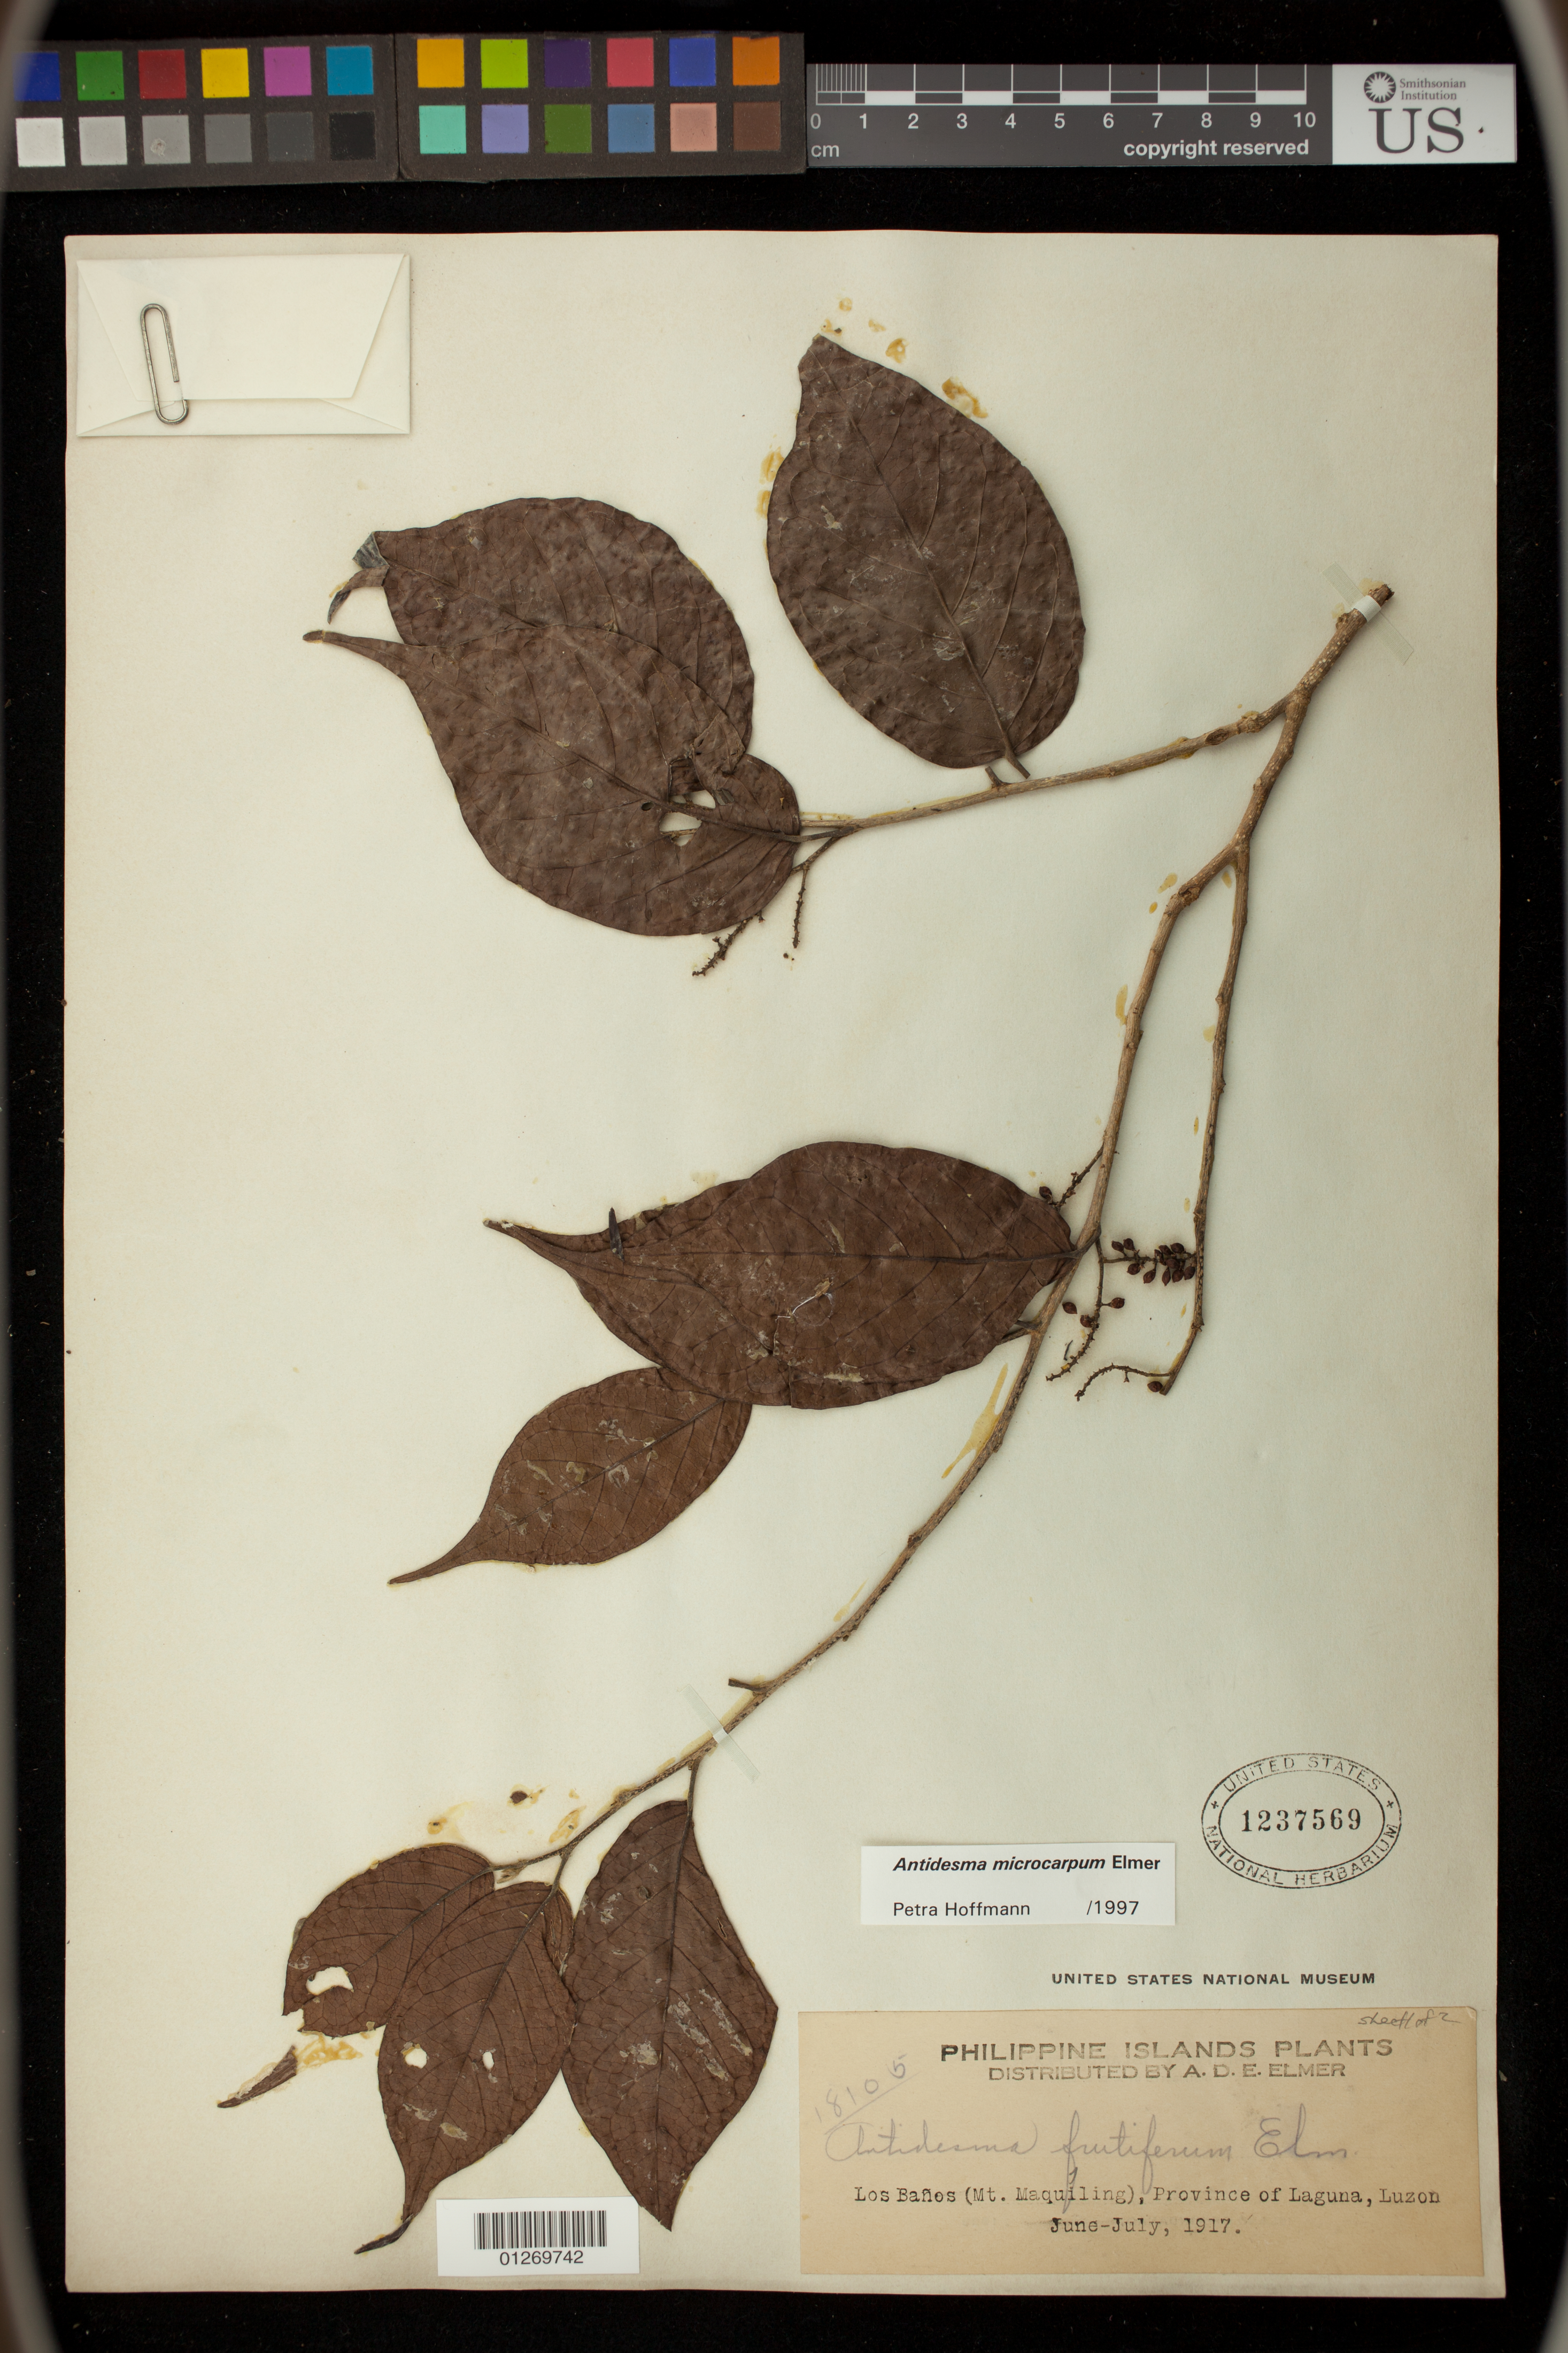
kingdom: Plantae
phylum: Tracheophyta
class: Magnoliopsida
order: Malpighiales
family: Phyllanthaceae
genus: Antidesma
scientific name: Antidesma microcarpum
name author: Elmer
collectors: A. D. E. Elmer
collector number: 18105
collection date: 1917-06/1917-07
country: Philippines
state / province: Calabarzon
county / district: Laguna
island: Luzon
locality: Los Banos (Mt. Maquiling)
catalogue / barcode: US 1237569